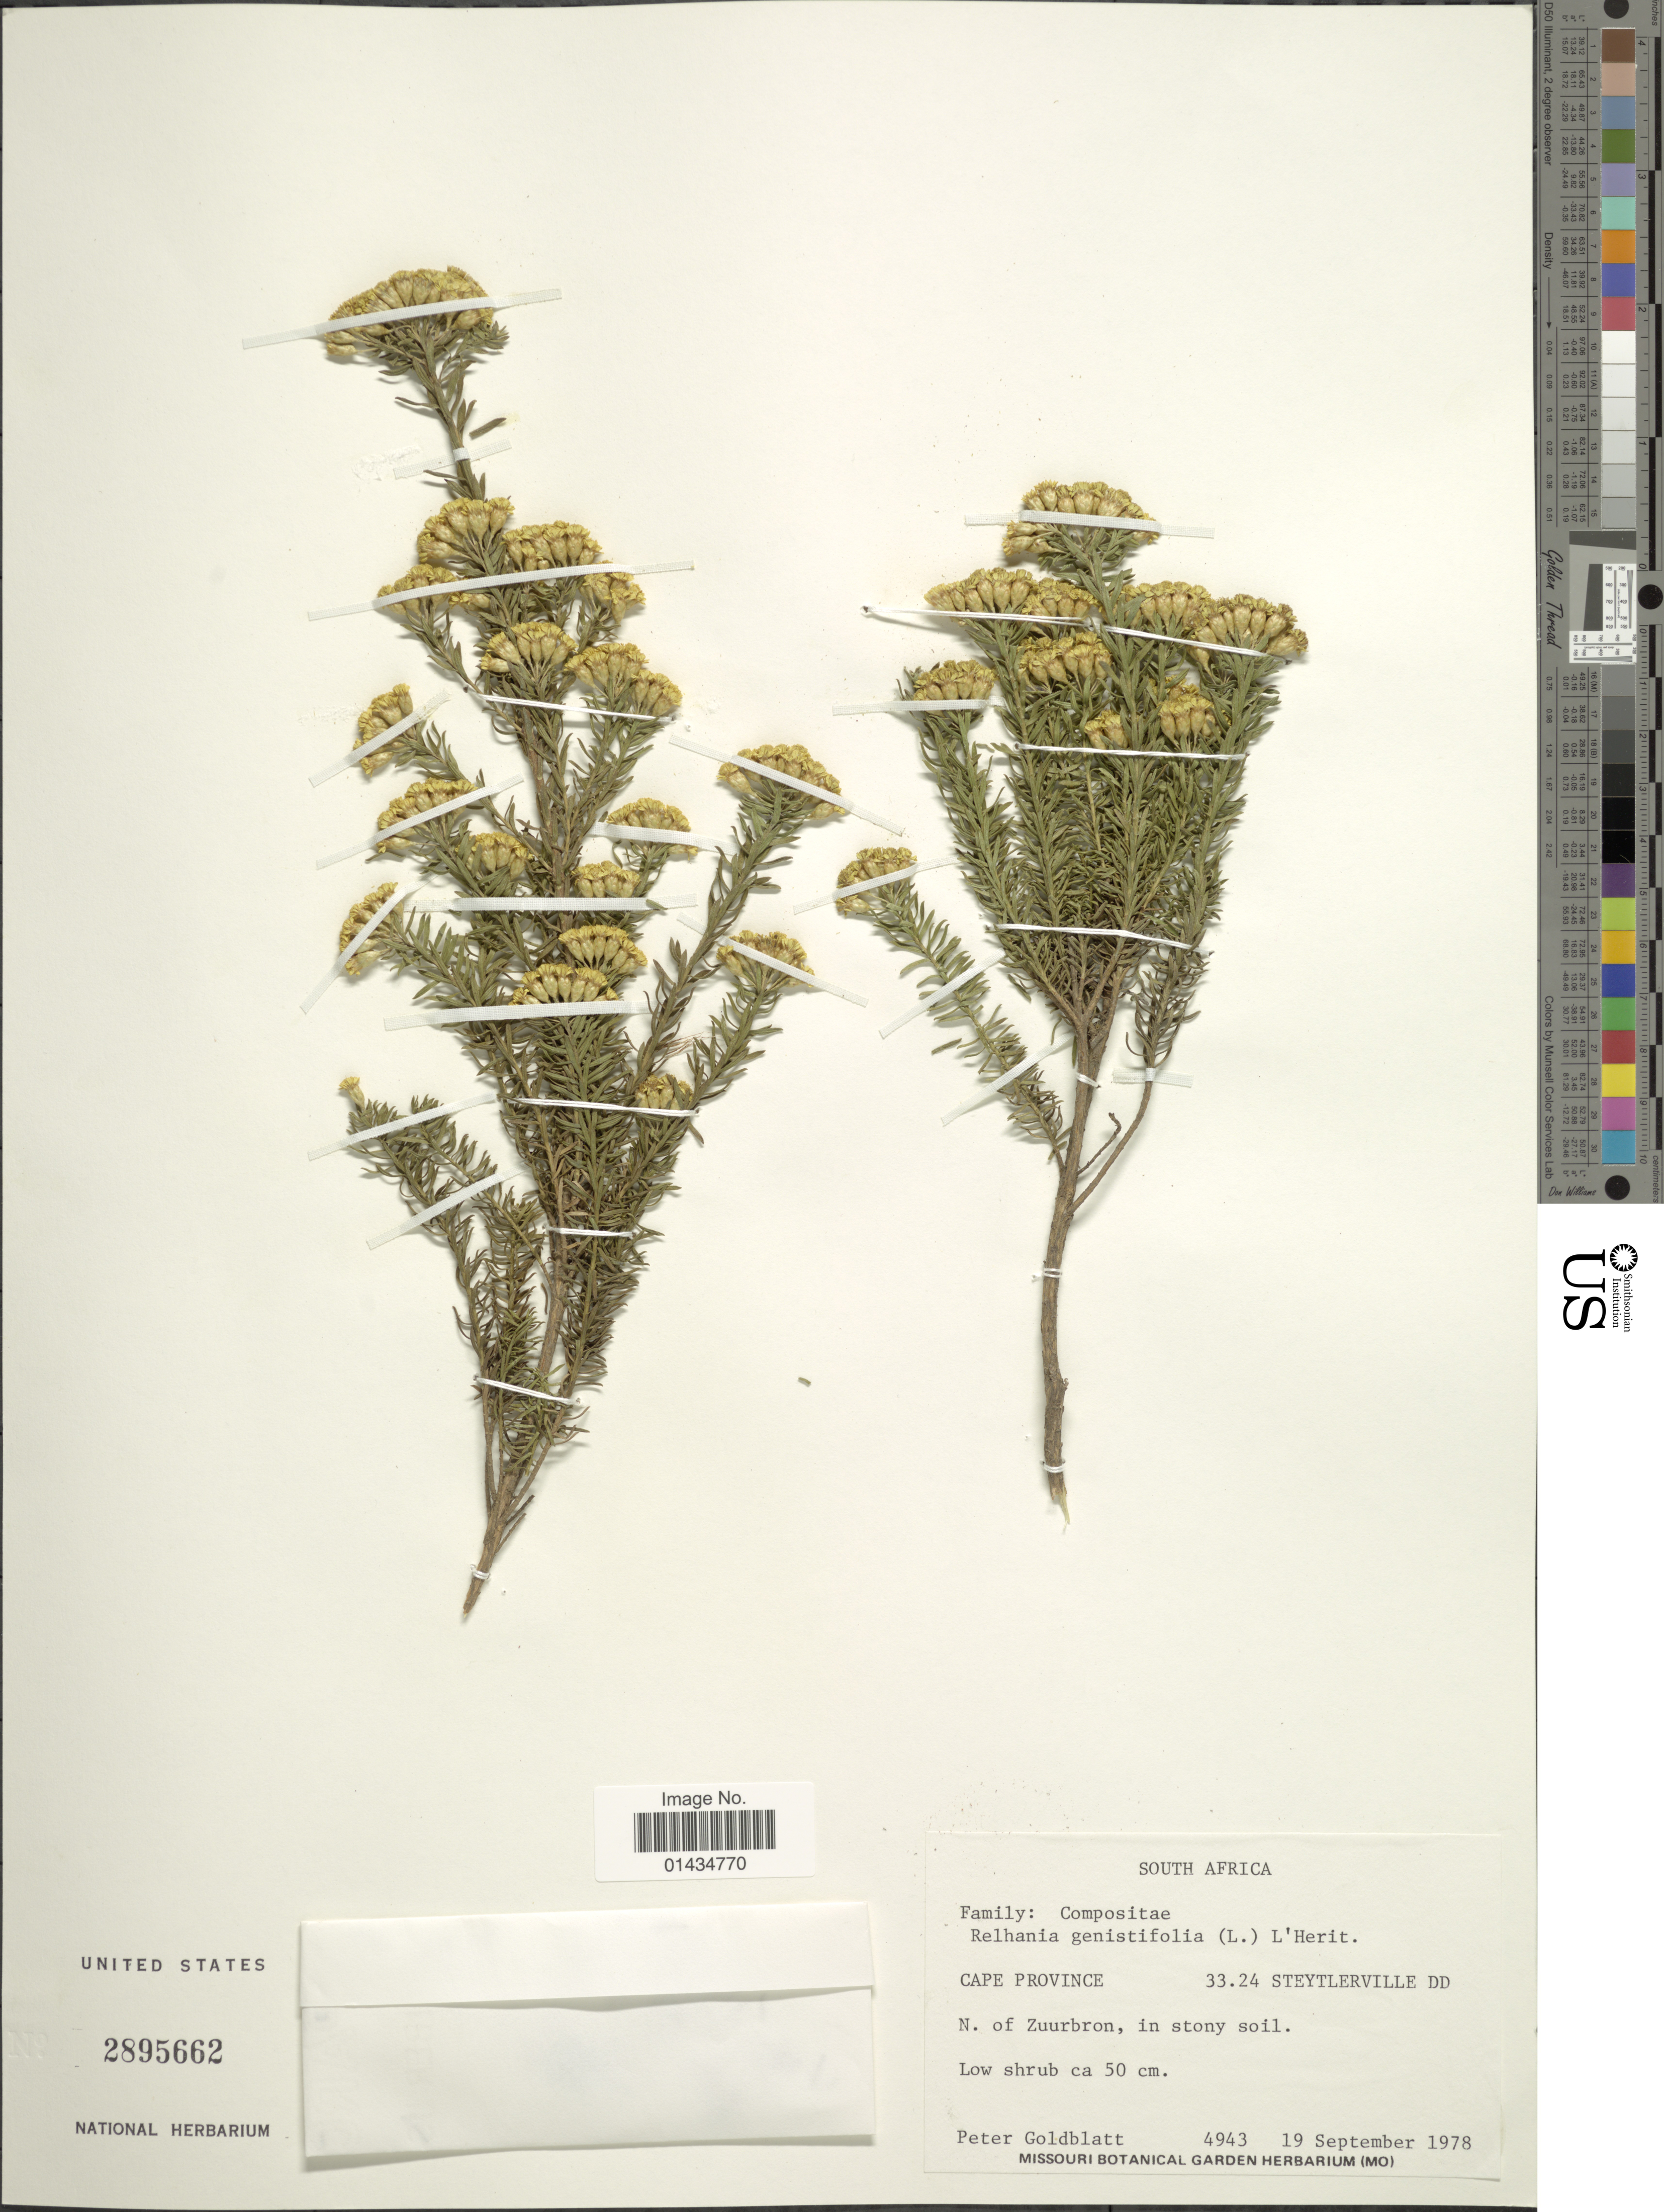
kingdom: Plantae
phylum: Tracheophyta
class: Magnoliopsida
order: Asterales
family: Asteraceae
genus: Relhania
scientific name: Relhania genistaefolia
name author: (L.) L'Hér.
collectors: P. Goldblatt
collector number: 4943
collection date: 1978-09-19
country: South Africa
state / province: Eastern Cape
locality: N. of Zuurbron, in stony soil, 33.24 Steytlerville DD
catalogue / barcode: US 2895662